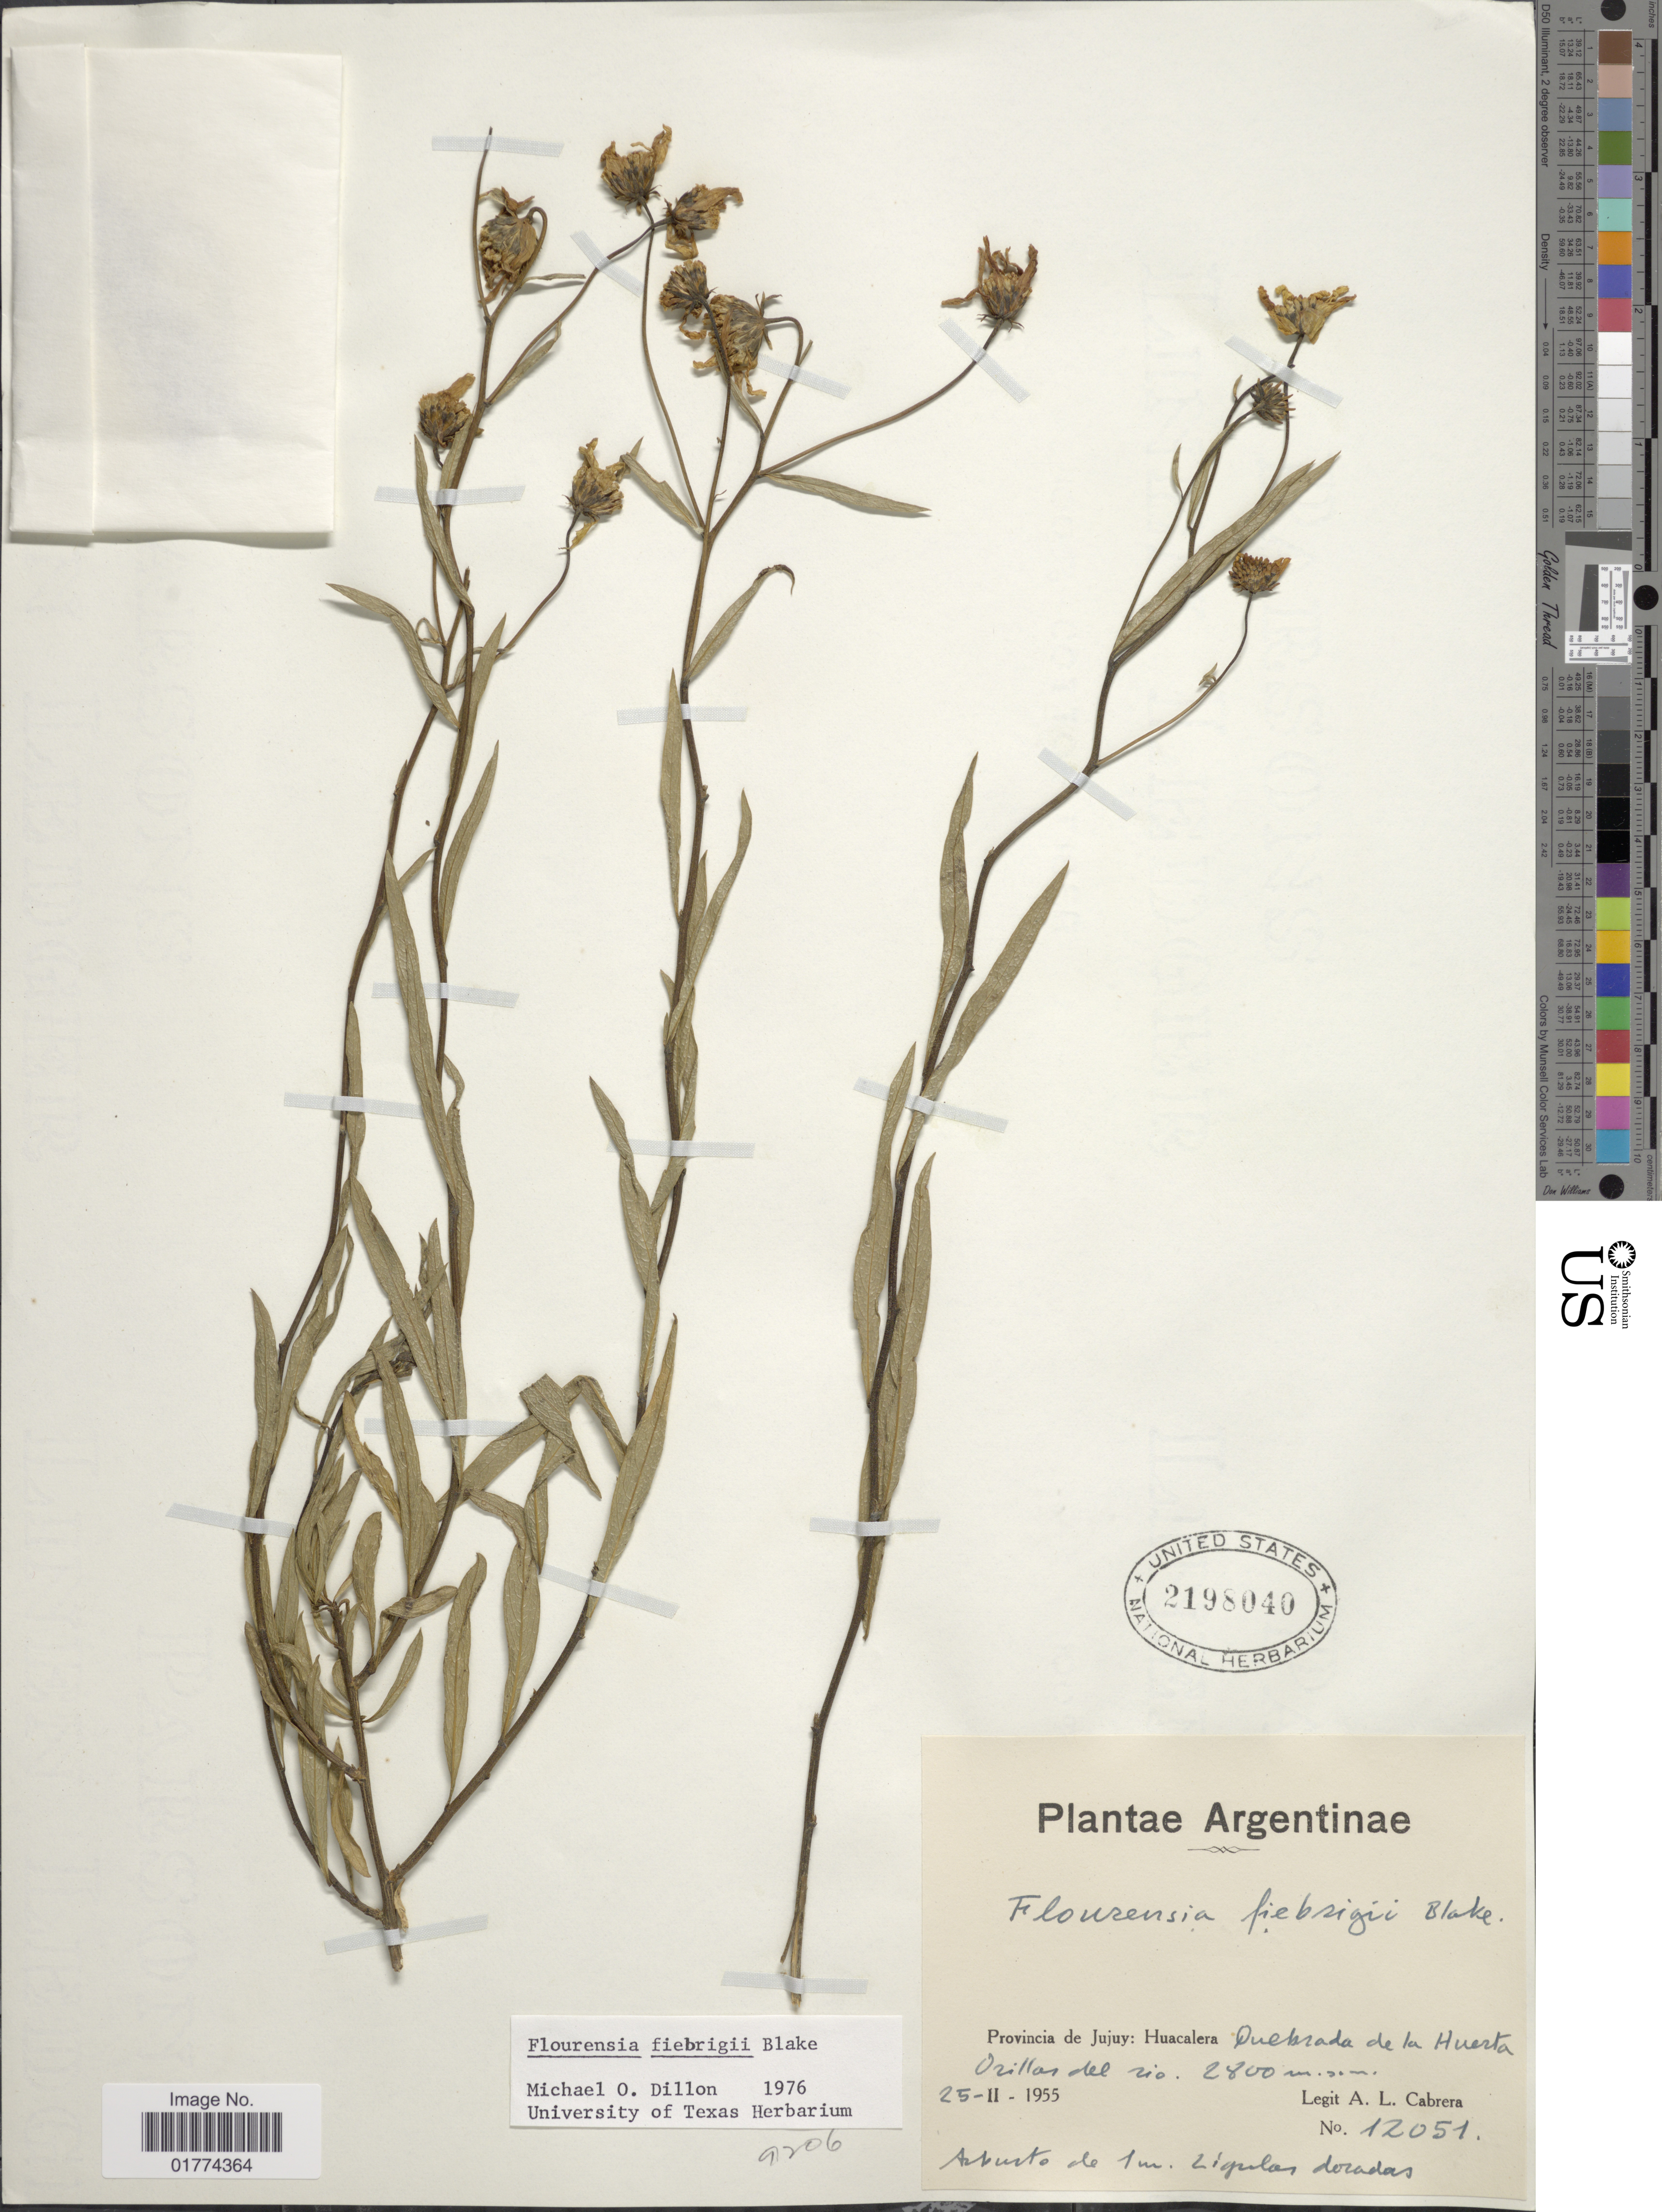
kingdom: Plantae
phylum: Tracheophyta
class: Magnoliopsida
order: Asterales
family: Asteraceae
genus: Flourensia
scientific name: Flourensia fiebrigii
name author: S.F. Blake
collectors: A. L. Cabrera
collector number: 12051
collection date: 1955-02-25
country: Argentina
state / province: Jujuy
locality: Huacalera Quebrada de la Huerta Orillas del rio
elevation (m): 2800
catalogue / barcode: US 2198040